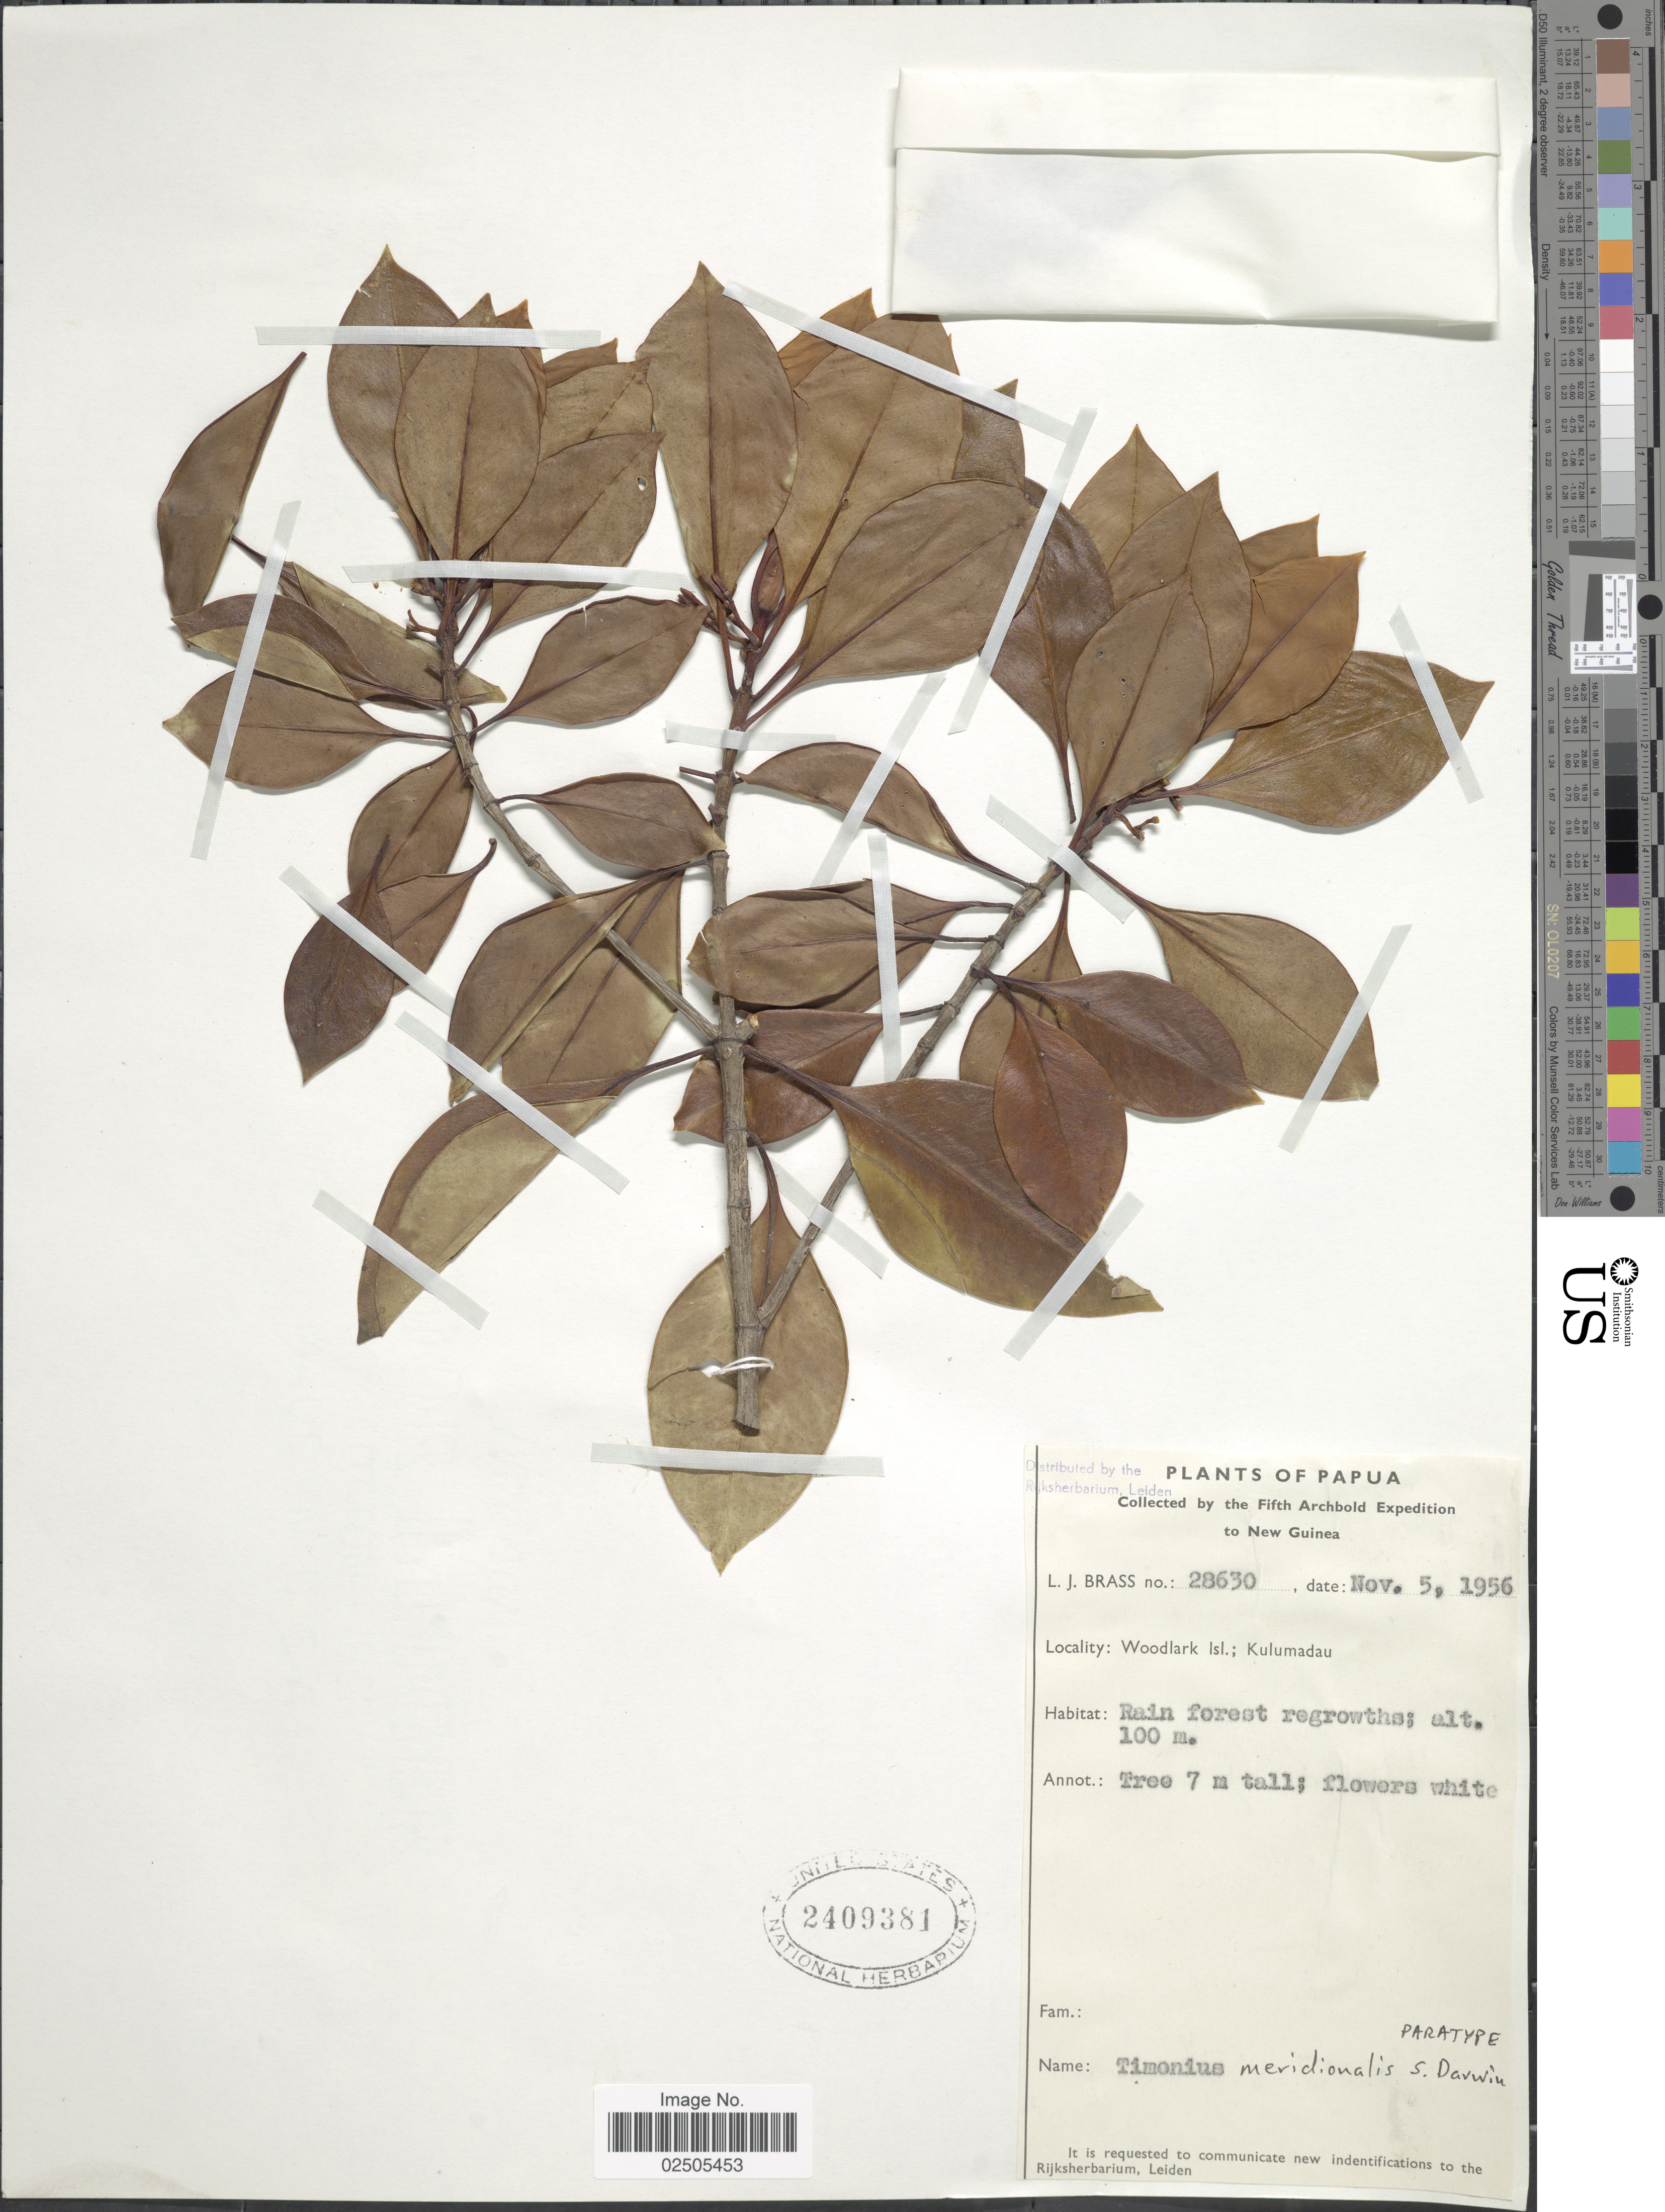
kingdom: Plantae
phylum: Tracheophyta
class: Magnoliopsida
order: Gentianales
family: Rubiaceae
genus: Timonius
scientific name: Timonius meridionalis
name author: S.P. Darwin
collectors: L. J. Brass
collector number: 28630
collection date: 1956-11-05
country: Papua New Guinea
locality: Papua, New Guinea, Woodlark Isl.; Kulumadau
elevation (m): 100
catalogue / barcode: US 2409381